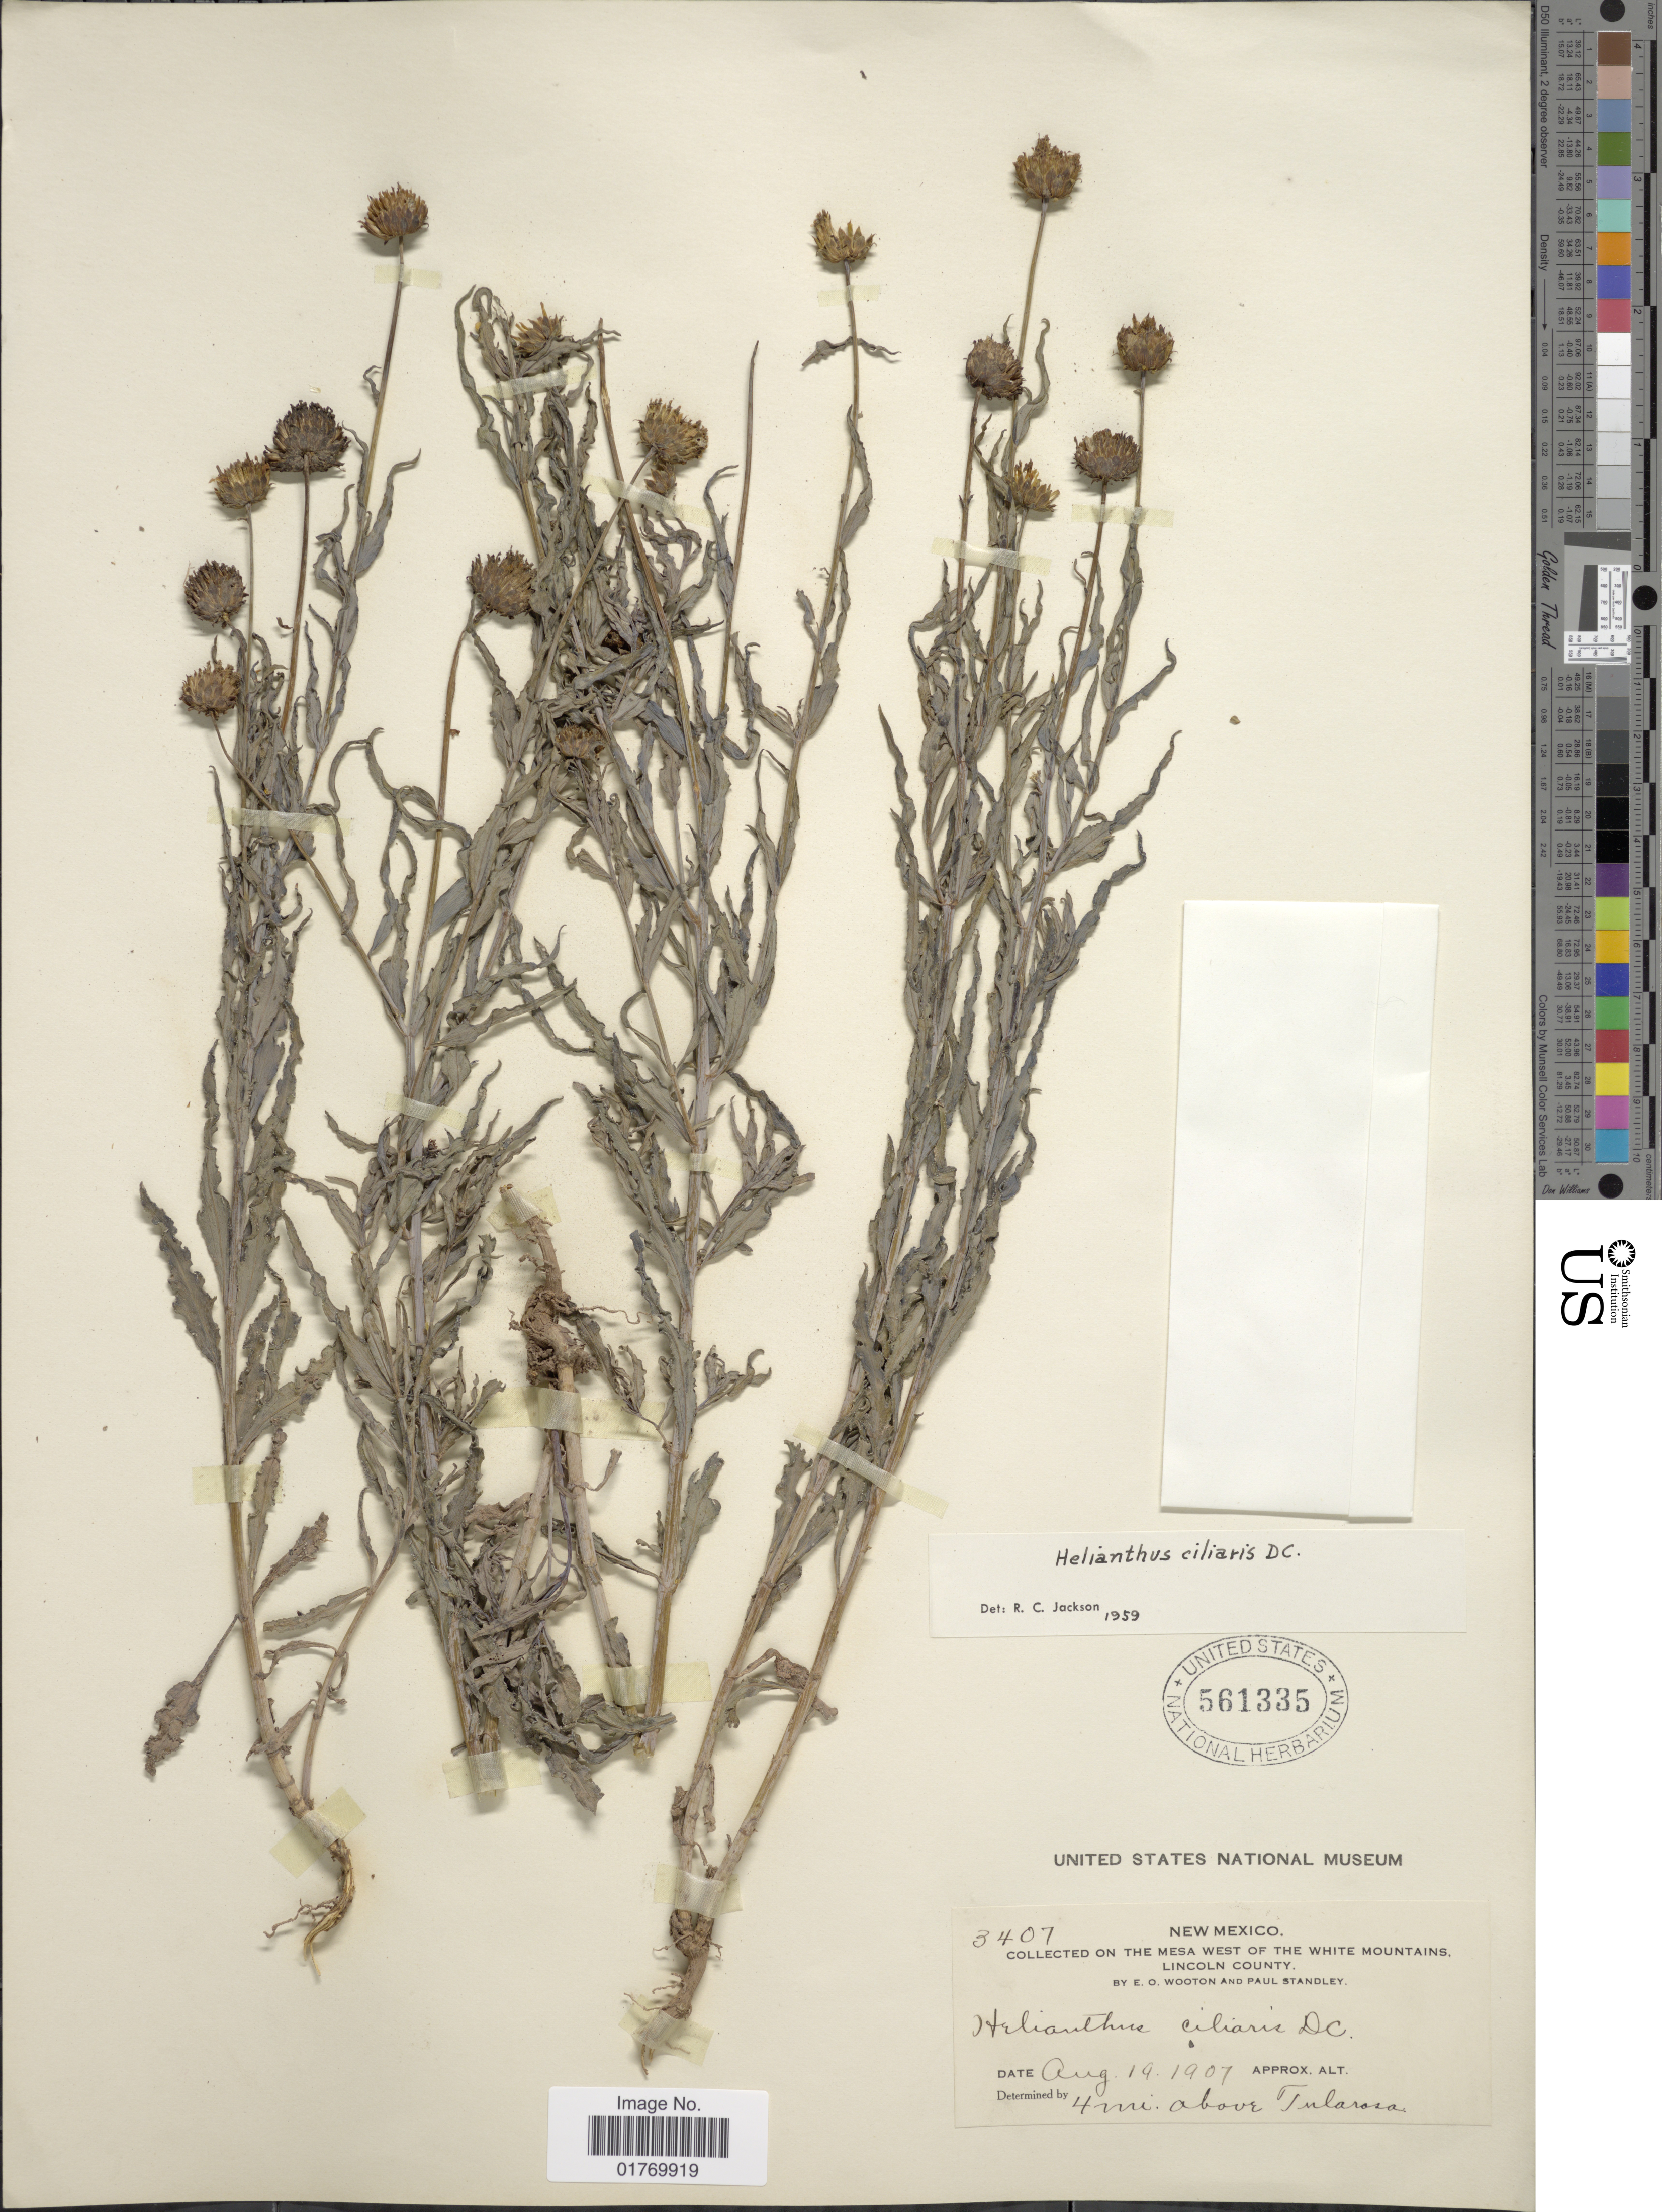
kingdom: Plantae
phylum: Tracheophyta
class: Magnoliopsida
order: Asterales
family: Asteraceae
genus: Helianthus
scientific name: Helianthus ciliaris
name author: DC.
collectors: E. O. Wooton & P. C. Standley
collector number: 3407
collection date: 1907-08-19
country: United States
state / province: New Mexico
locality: On The Mesa West of The White Mountains, Lincoln County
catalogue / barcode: US 561335